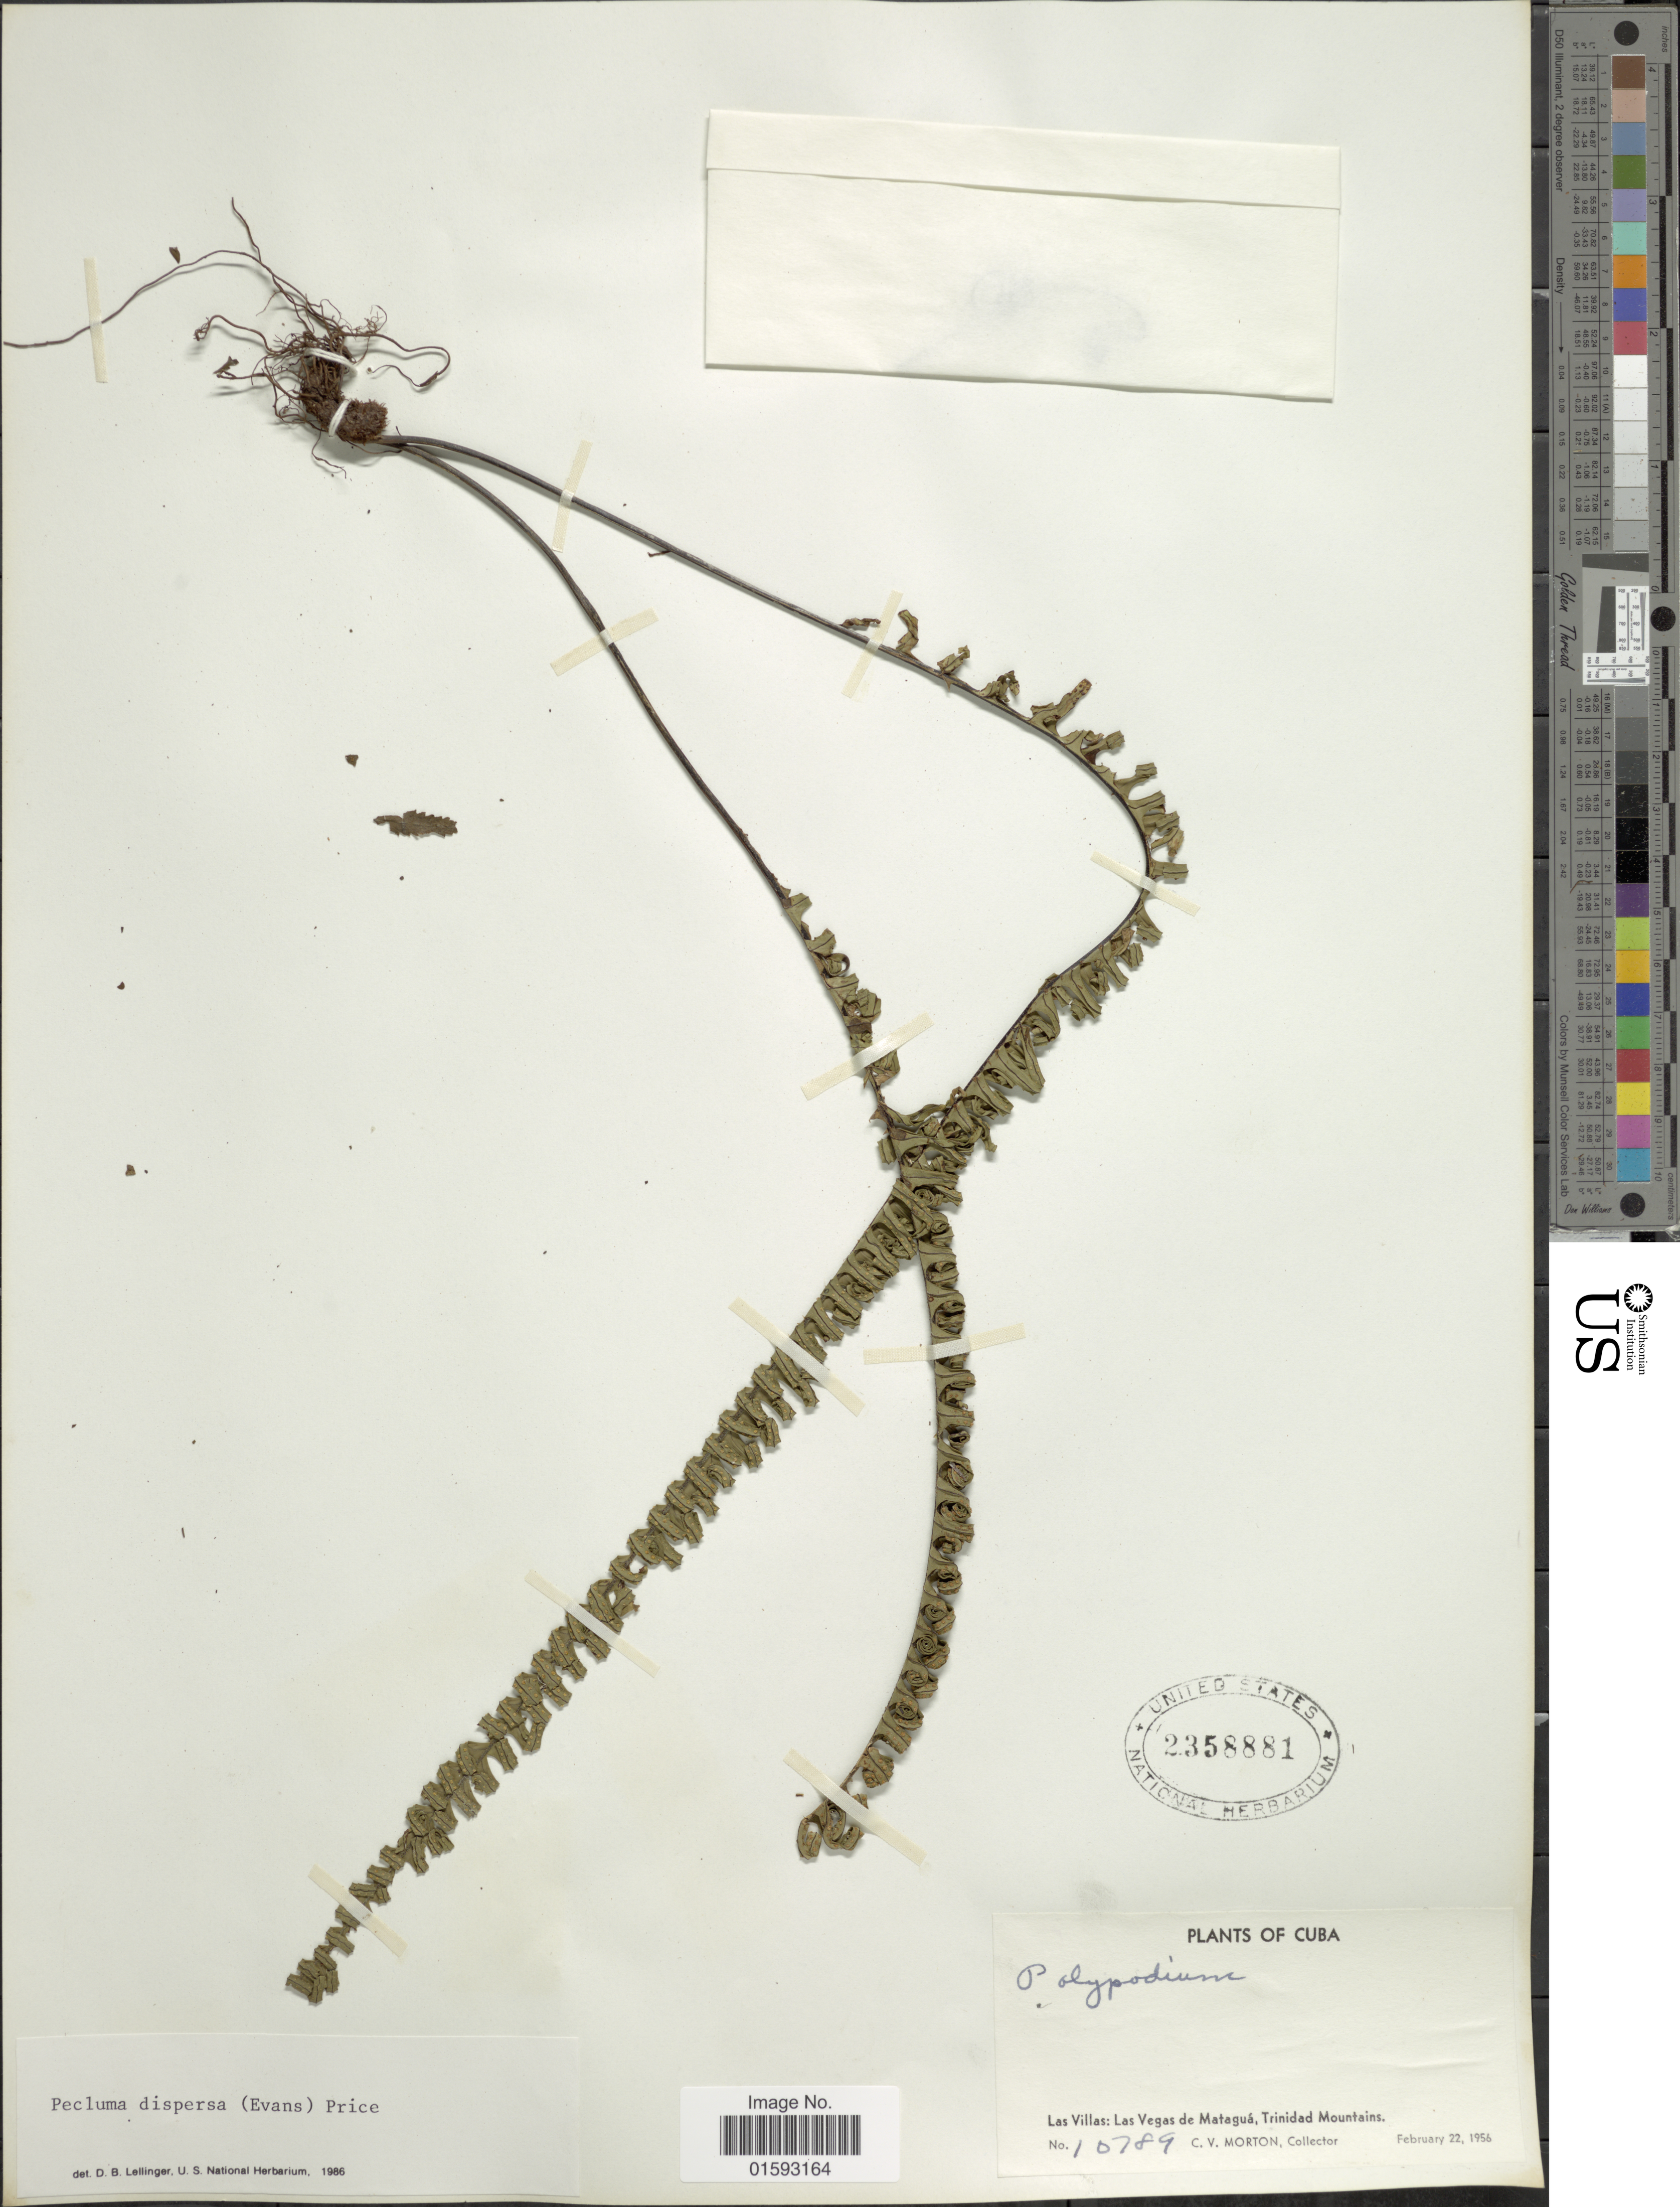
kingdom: Plantae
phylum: Tracheophyta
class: Polypodiopsida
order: Polypodiales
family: Polypodiaceae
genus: Pecluma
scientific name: Pecluma dispersa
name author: (A.M. Evans) M.G. Price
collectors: C. V. Morton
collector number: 10789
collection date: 1956-02-22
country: Cuba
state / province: Las Villas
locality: Las Vegas de Matagua, Trinidad Mountains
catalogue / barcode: US 2358881